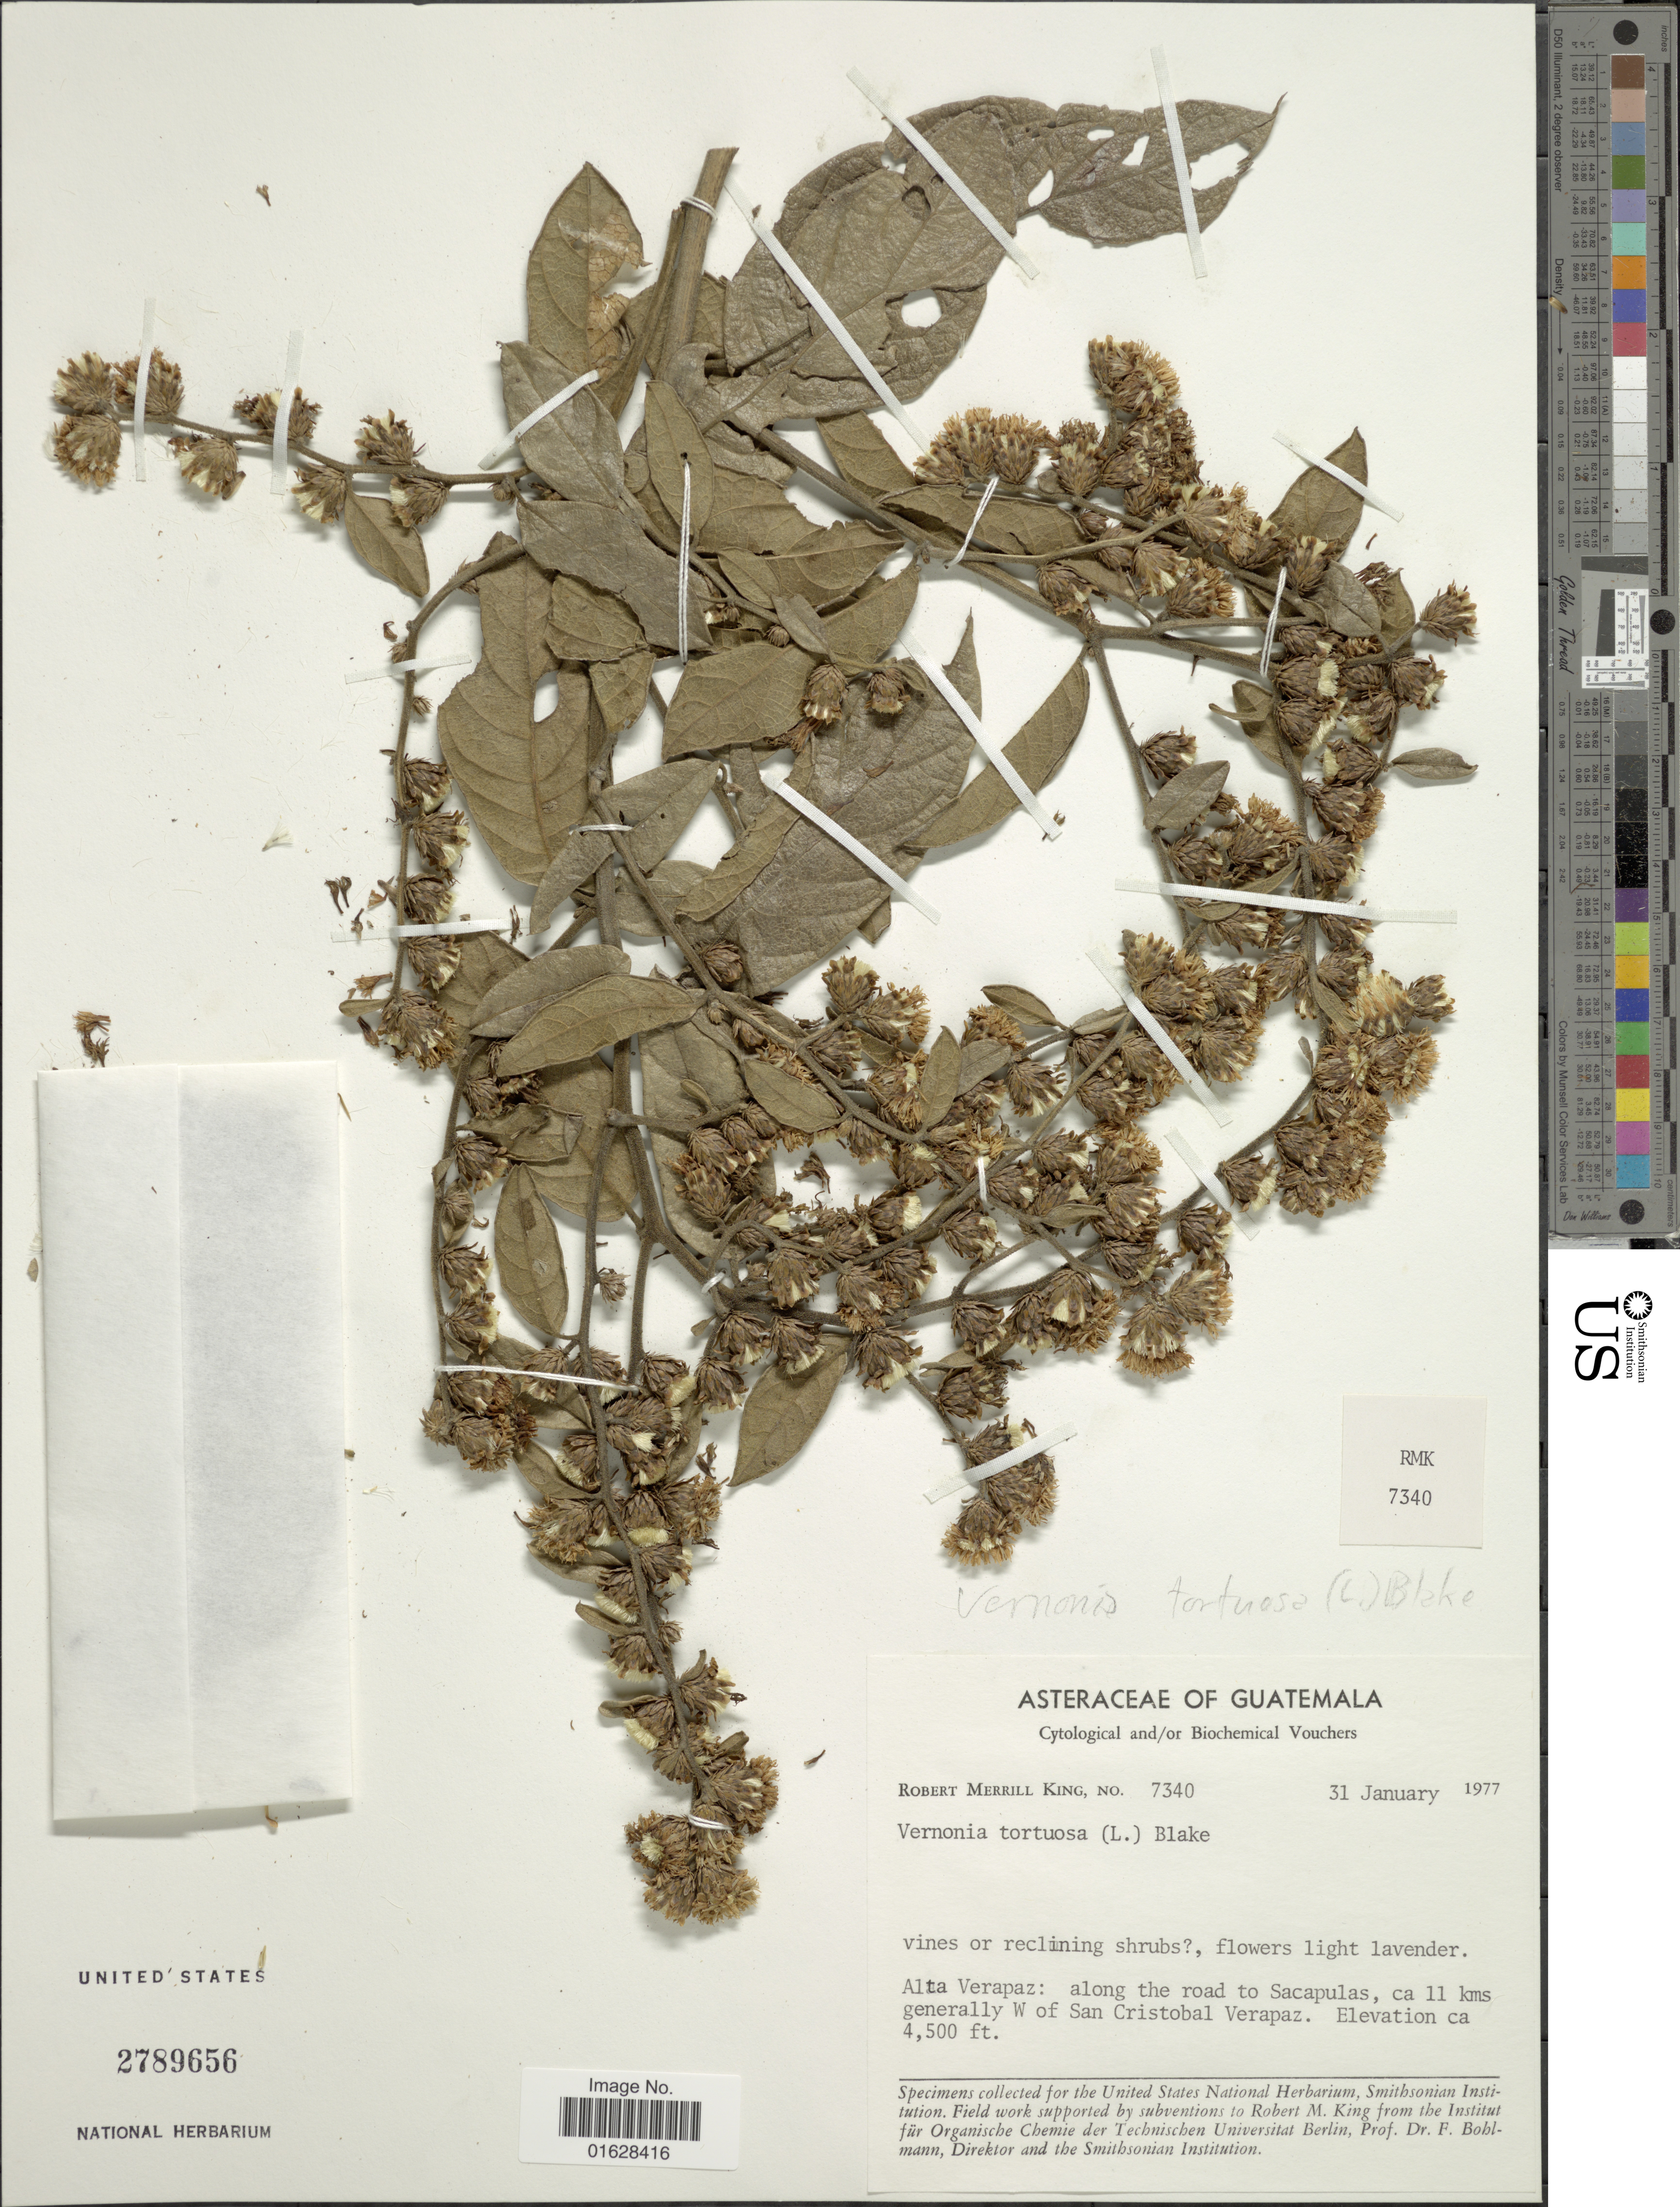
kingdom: Plantae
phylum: Tracheophyta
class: Magnoliopsida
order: Asterales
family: Asteraceae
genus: Lepidaploa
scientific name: Lepidaploa tortuosa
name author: (L.) H. Rob.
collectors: R. M. King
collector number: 7340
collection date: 1977-01-31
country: Guatemala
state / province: Alta Verapaz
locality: Alta Verapaz, alongb the road to Sacapulas, ca 11 kms generally W of San Cristobal Verapaz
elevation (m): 1372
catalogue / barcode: US 2789656